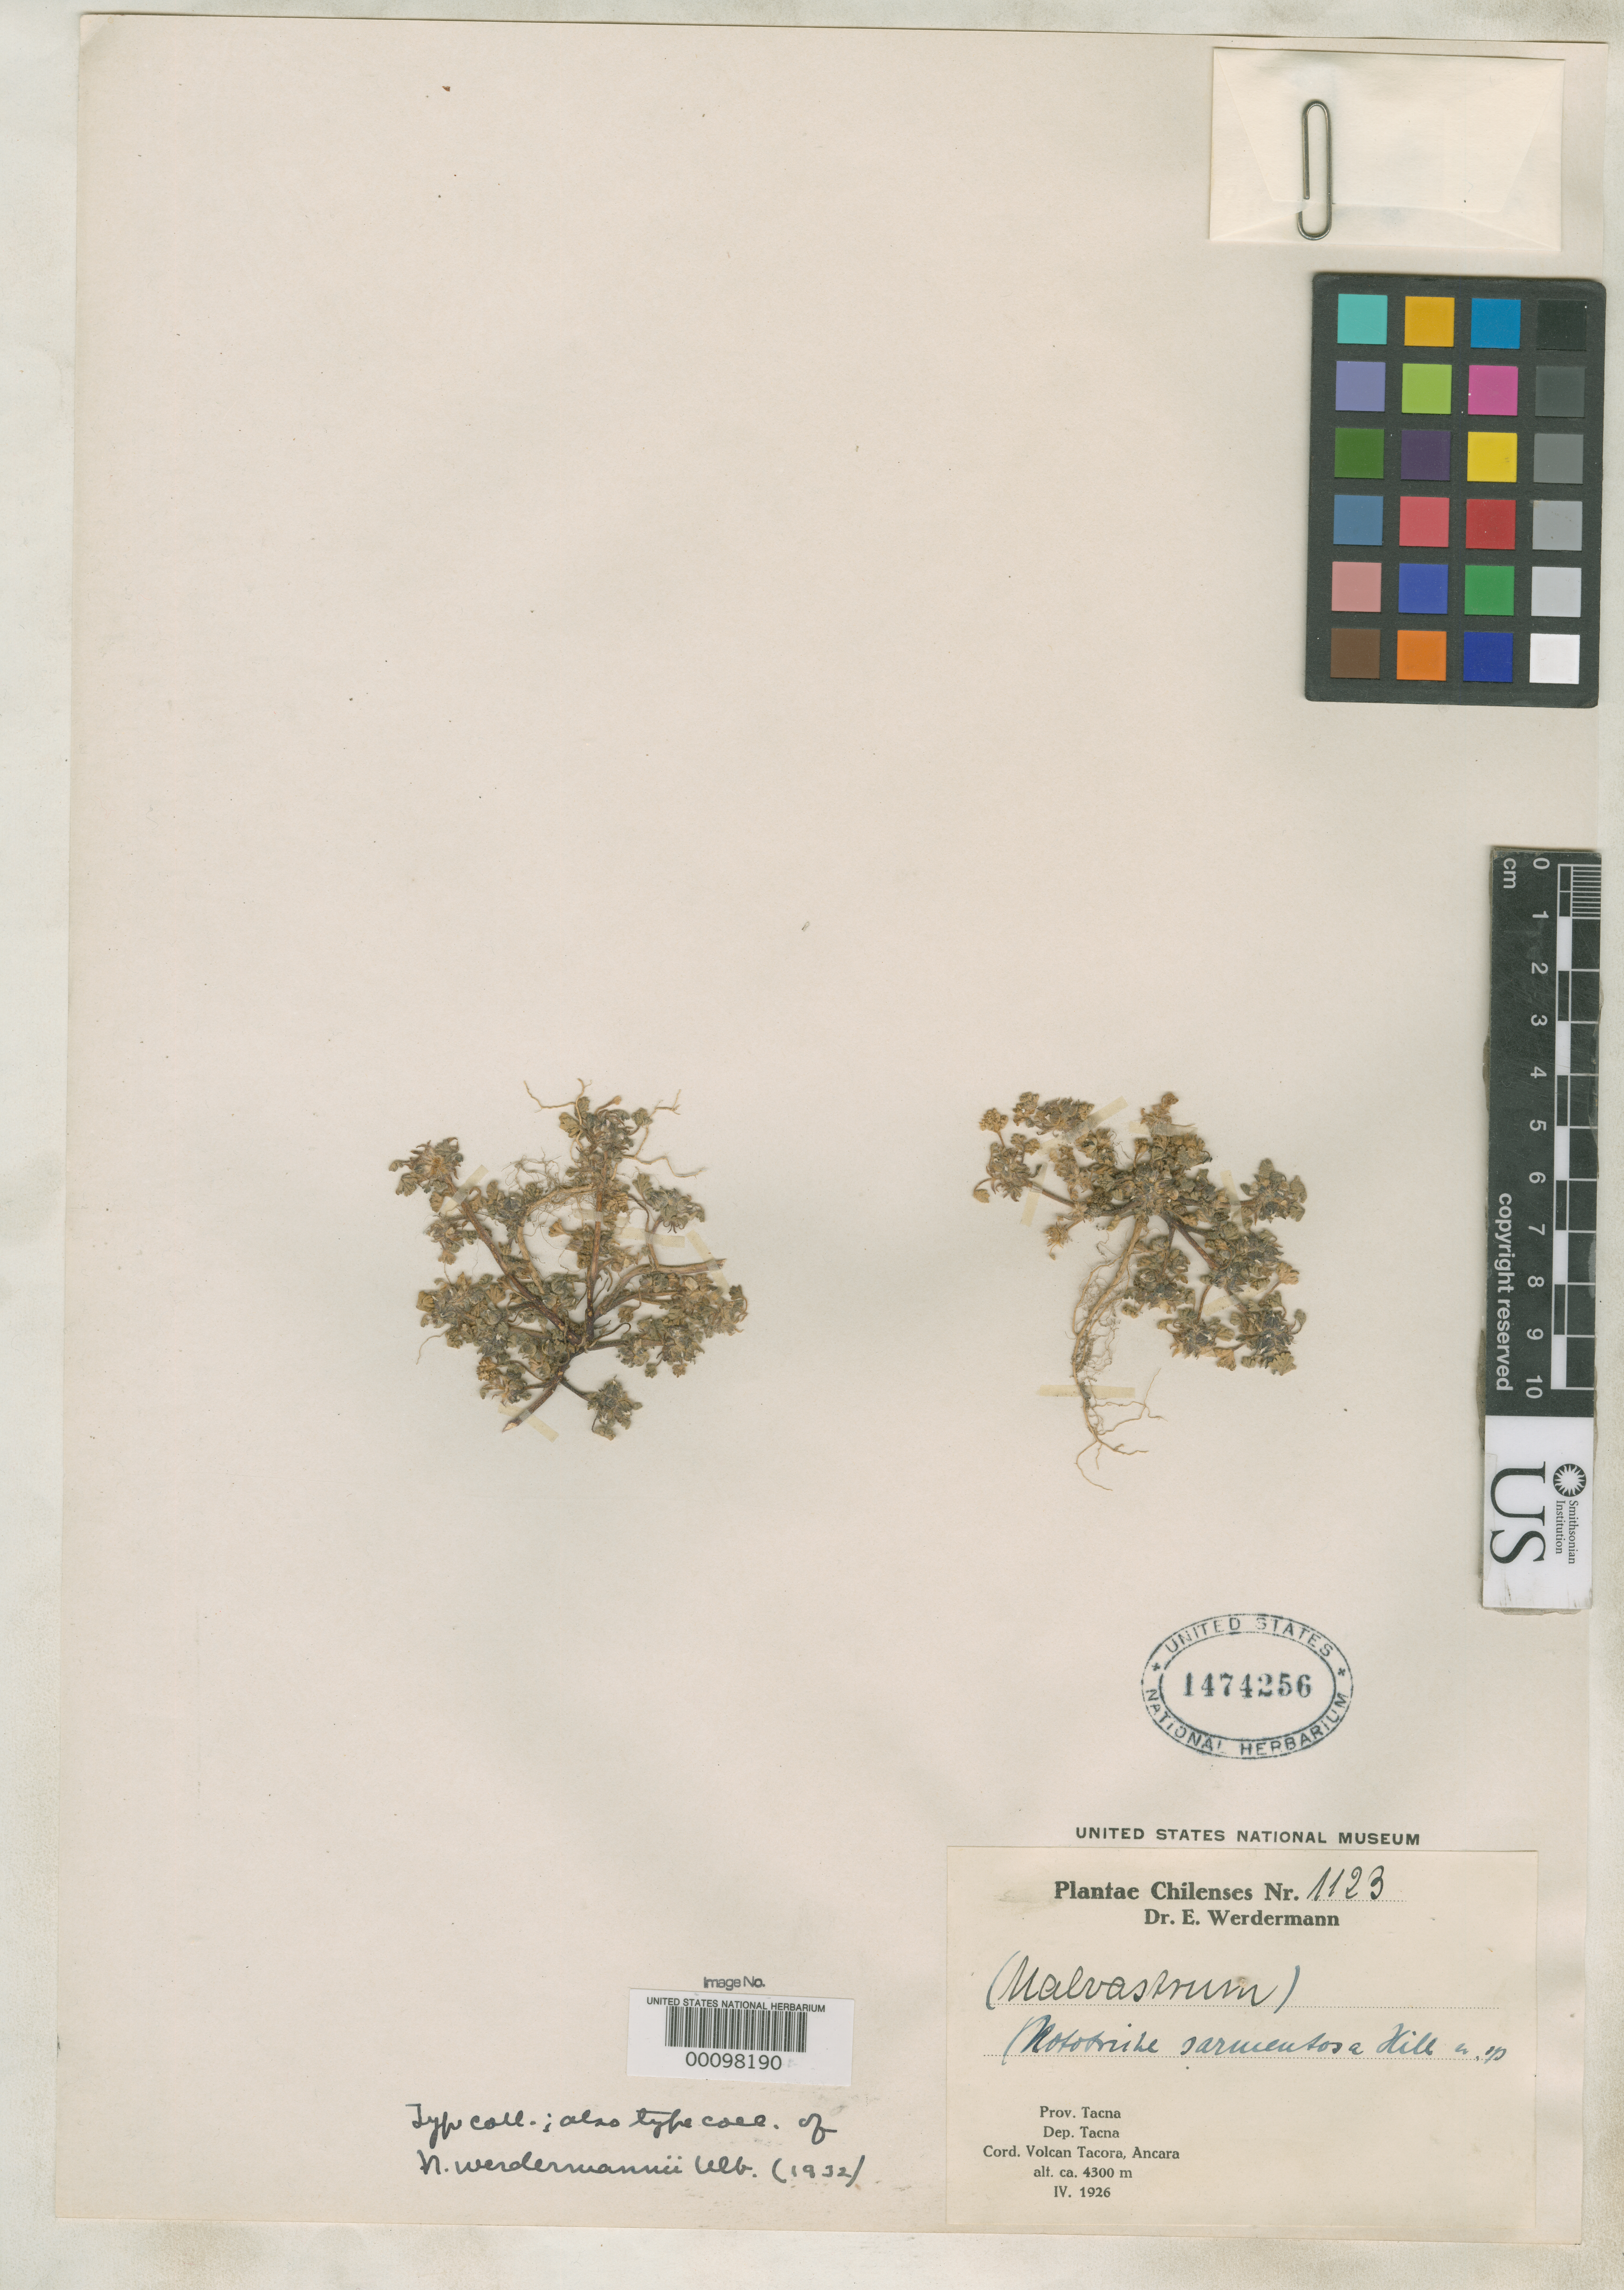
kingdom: Plantae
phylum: Tracheophyta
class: Magnoliopsida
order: Malvales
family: Malvaceae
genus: Nototriche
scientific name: Nototriche sarmentosa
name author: A.W. Hill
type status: Isotype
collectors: E. Werdermann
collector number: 1123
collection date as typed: Apr 1926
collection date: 1926-04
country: Chile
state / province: Tarapacá (I)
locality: Cordillera Volcan Tacora, Ancara.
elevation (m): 4300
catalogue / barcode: US 1474256